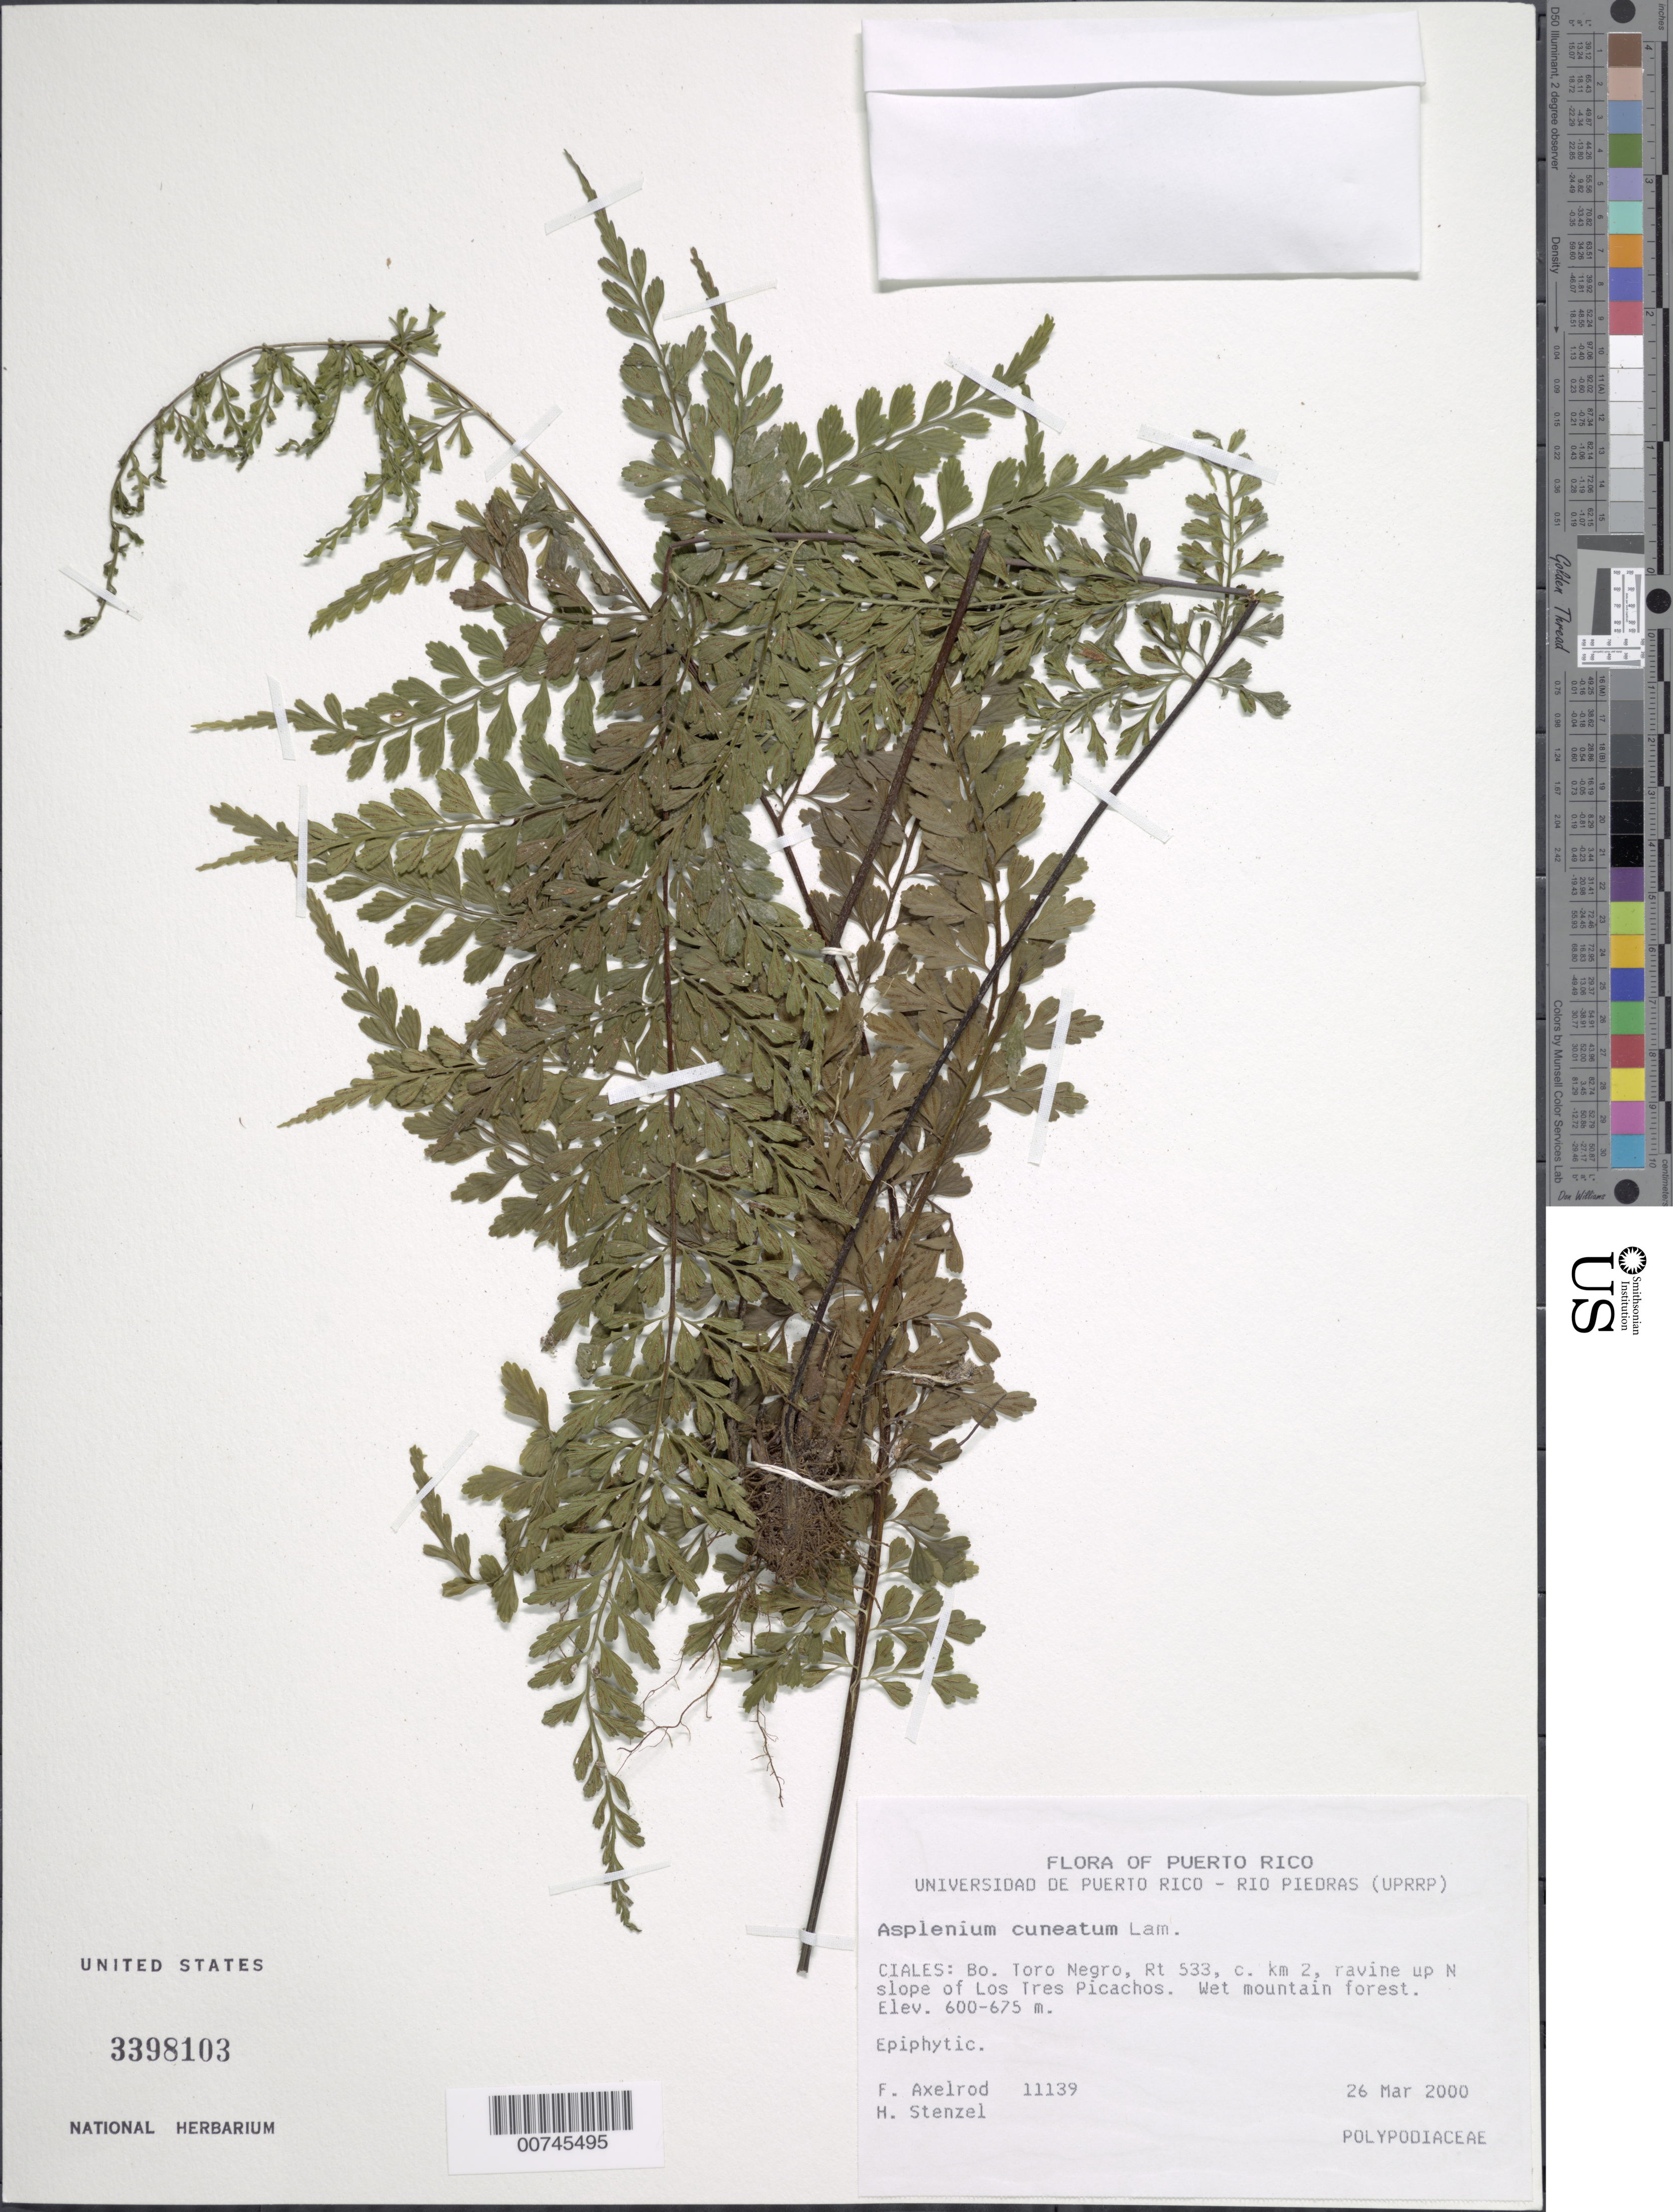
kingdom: Plantae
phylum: Tracheophyta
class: Polypodiopsida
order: Polypodiales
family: Aspleniaceae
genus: Asplenium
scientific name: Asplenium cuneatum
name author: Lam.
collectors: F. S. Axelrod & H. Stenzel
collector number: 11139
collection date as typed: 26 Mar 2000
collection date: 2000-03-26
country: Puerto Rico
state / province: Ciales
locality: Ciales: Barrio Toro Negro, Rt 533, c. km 2, ravine up N slope of Los Tres Picachos. Wet mountain forest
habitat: Epiphytic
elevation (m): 600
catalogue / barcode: US 3398103